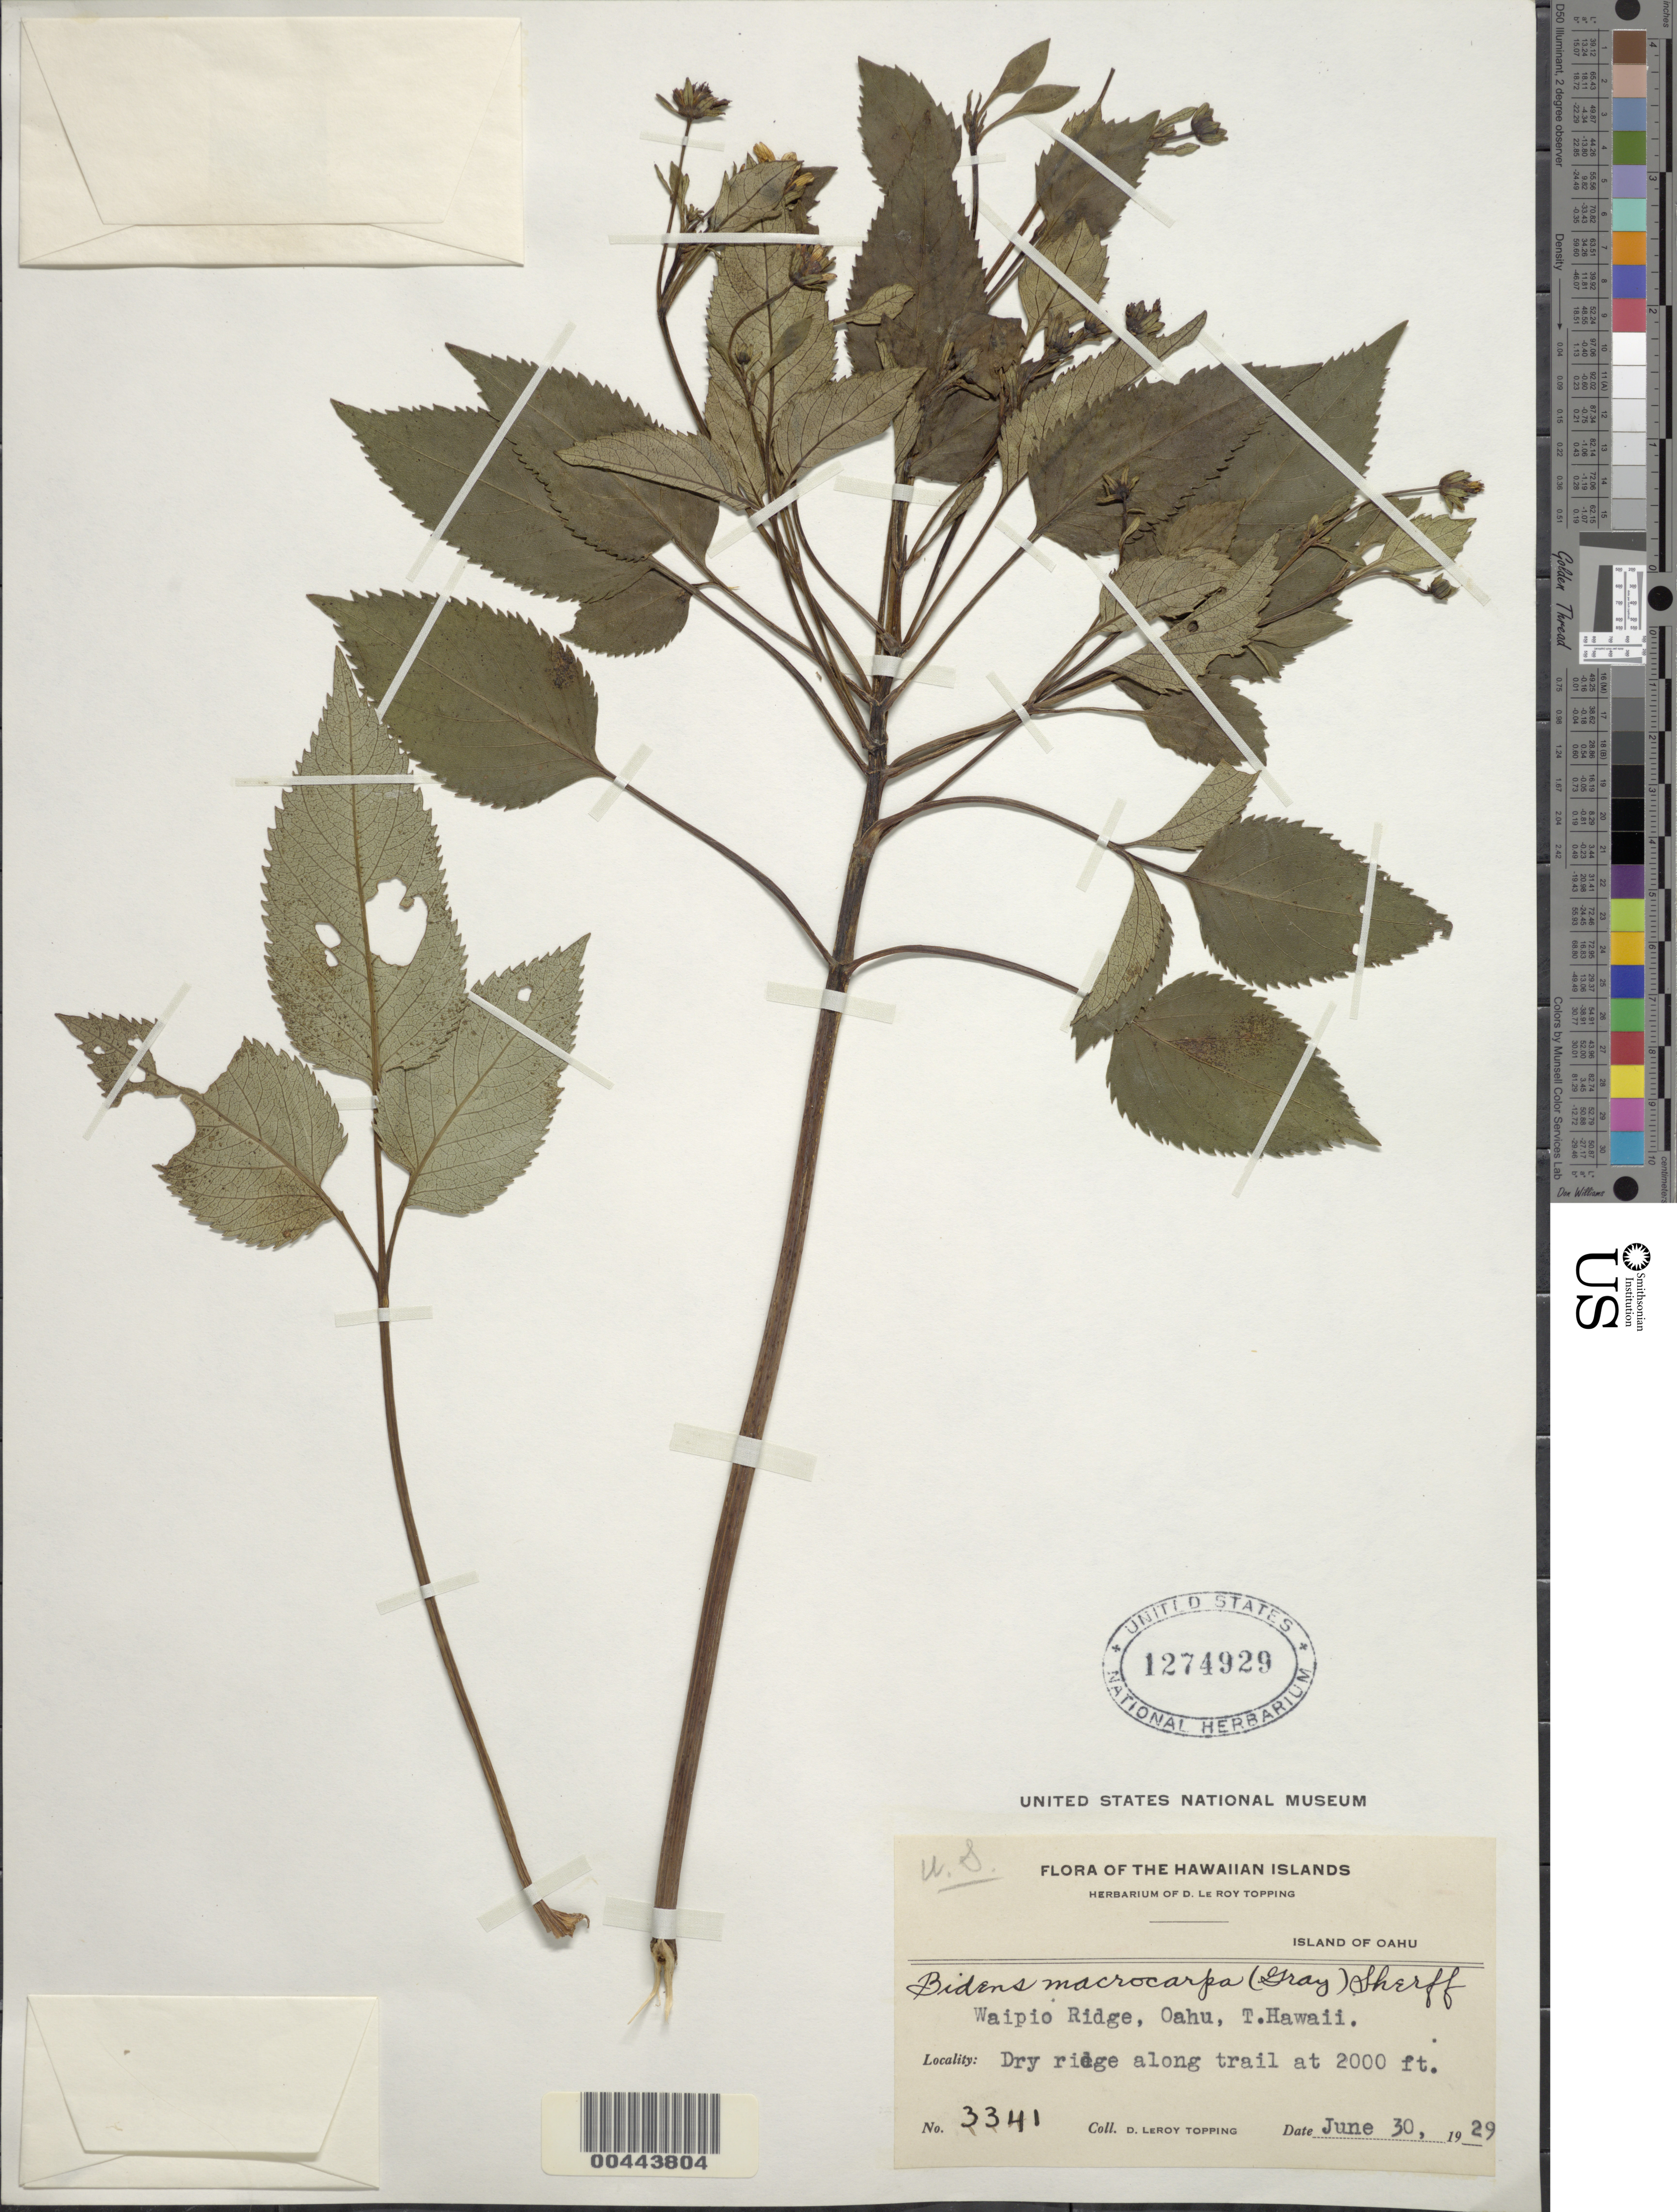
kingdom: Plantae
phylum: Tracheophyta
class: Magnoliopsida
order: Asterales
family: Asteraceae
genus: Bidens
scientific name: Bidens macrocarpa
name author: (A. Gray) Sherff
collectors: D. L. Topping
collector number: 3341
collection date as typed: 30 Jun 1929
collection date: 1929-06-30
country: United States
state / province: Hawaii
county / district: Honolulu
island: Oahu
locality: Waipio Ridge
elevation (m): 610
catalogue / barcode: US 1274929